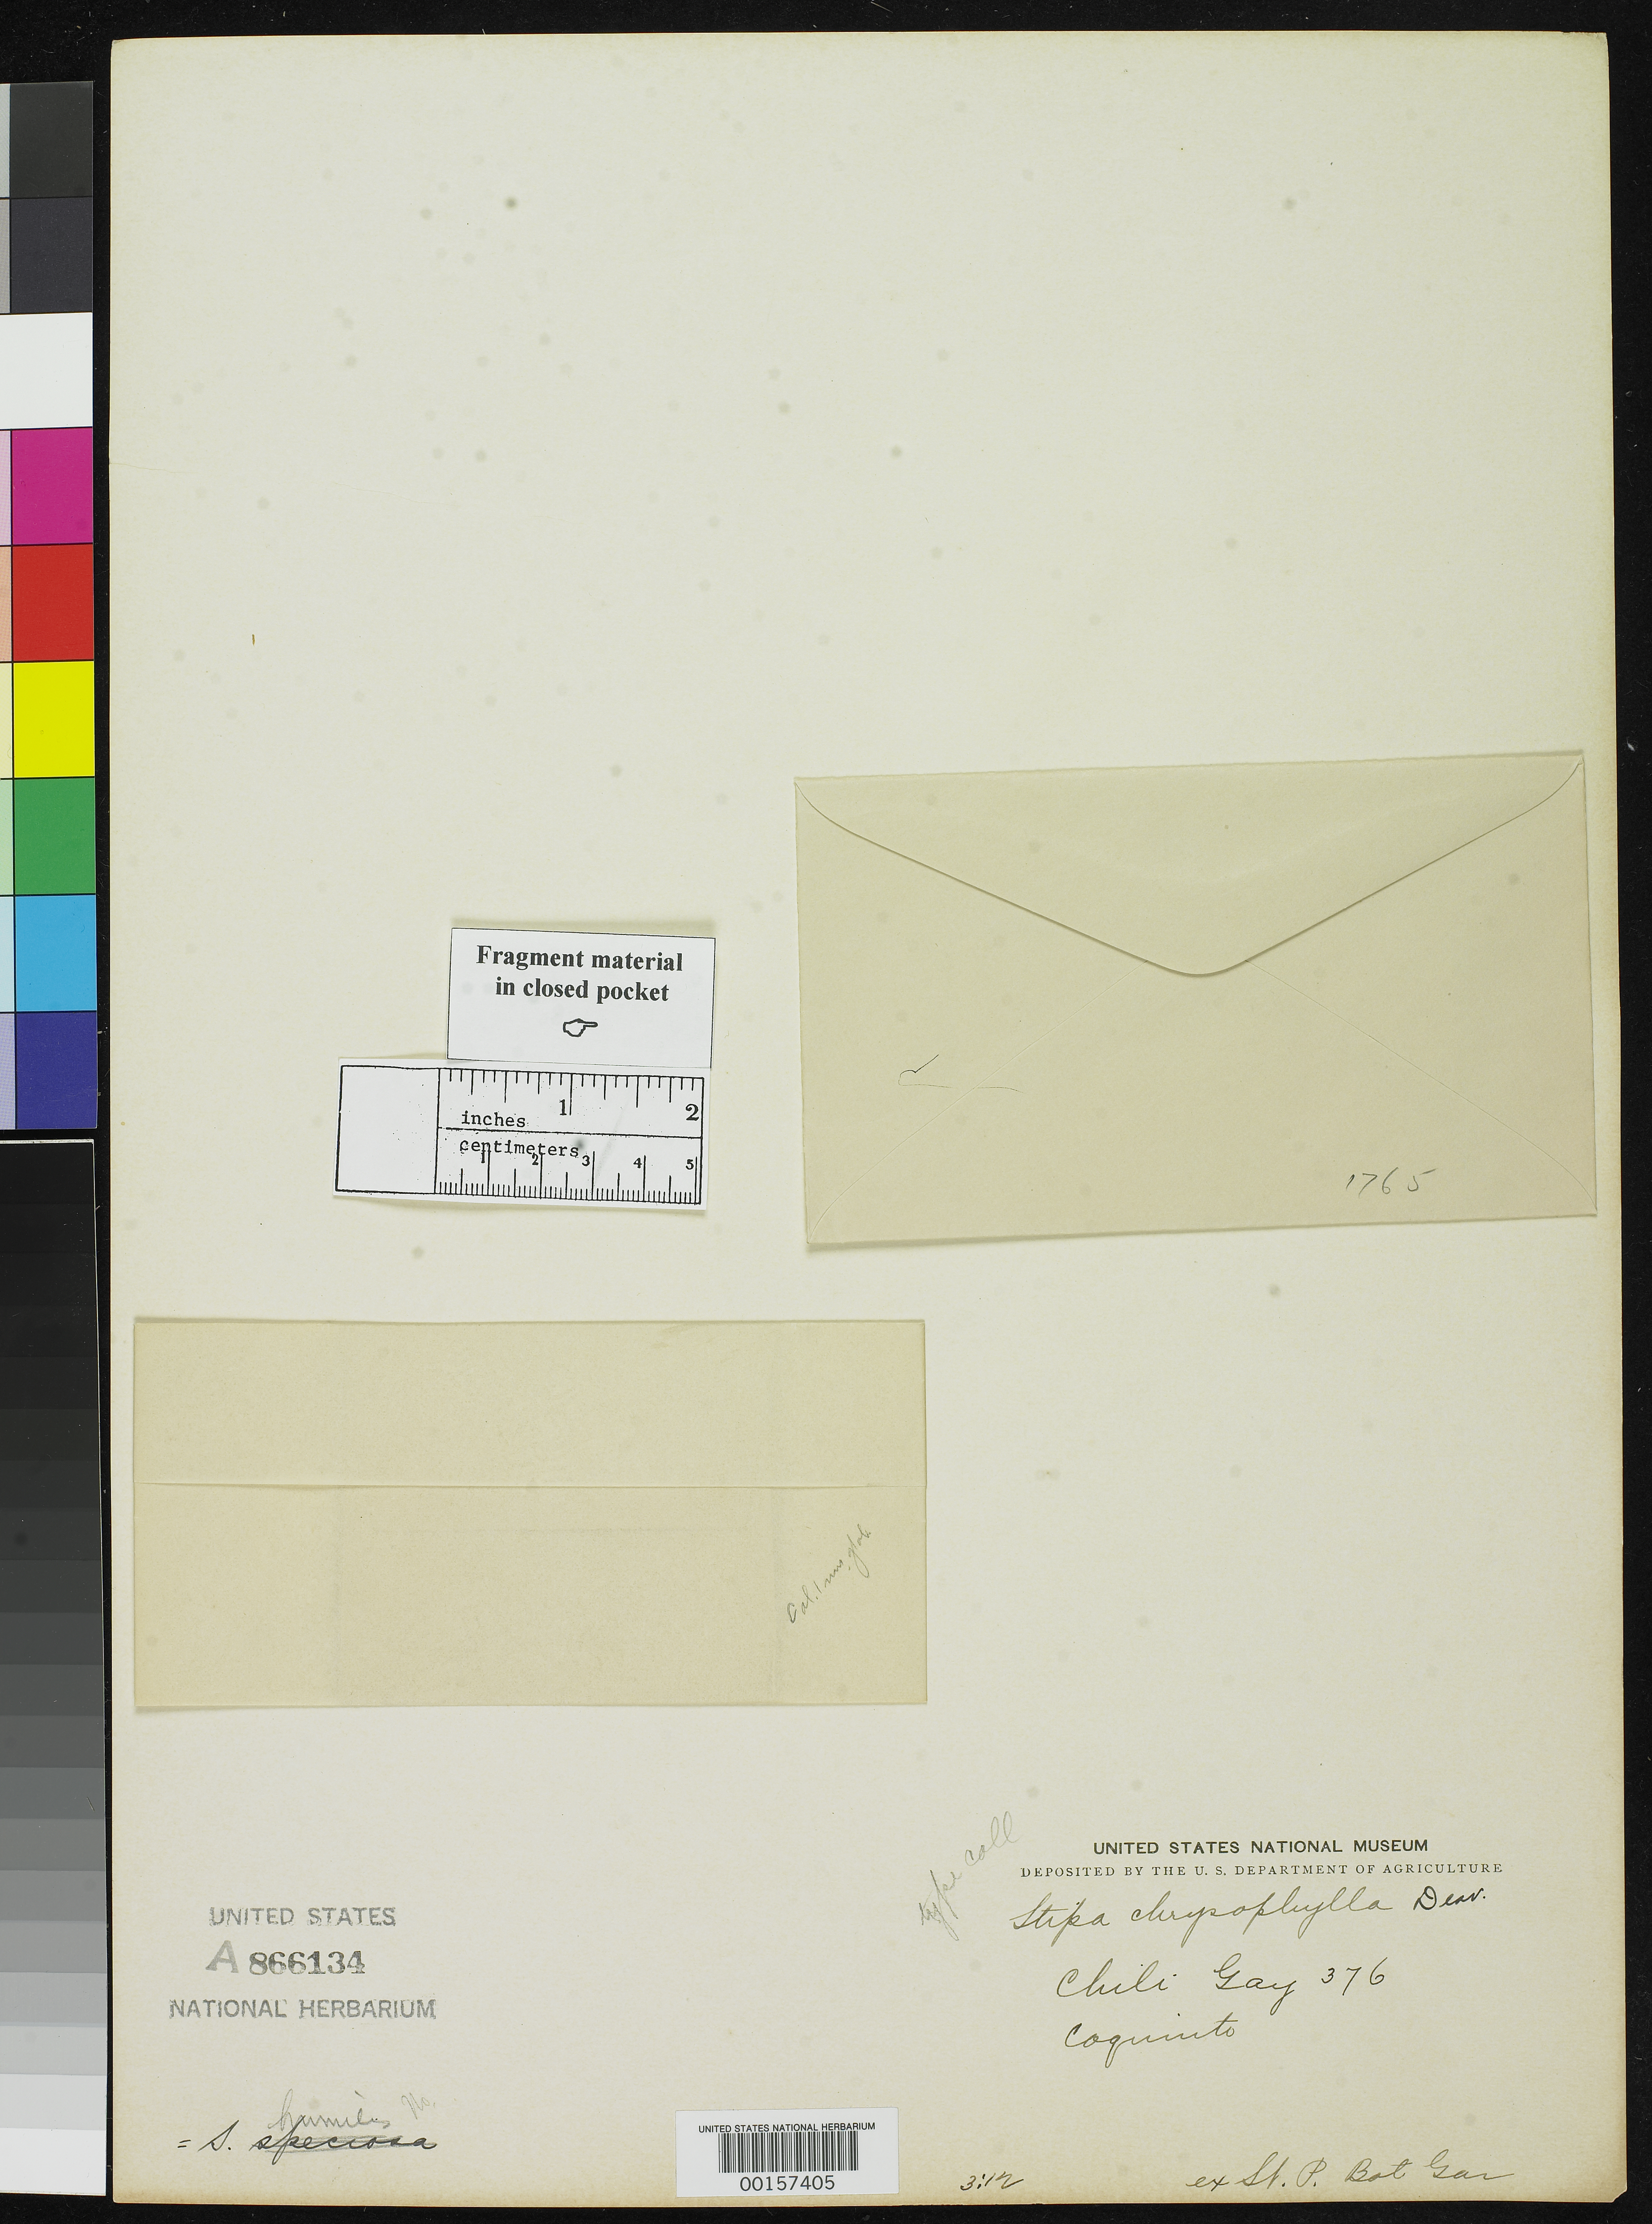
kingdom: Plantae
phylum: Tracheophyta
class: Liliopsida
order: Poales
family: Poaceae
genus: Stipa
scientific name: Stipa chrysophylla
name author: É. Desv. in Gay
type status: Type Fragment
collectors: C. Gay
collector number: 376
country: Chile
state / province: Coquimbo (IV)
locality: Valle de Toro.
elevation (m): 3497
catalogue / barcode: US 866134A